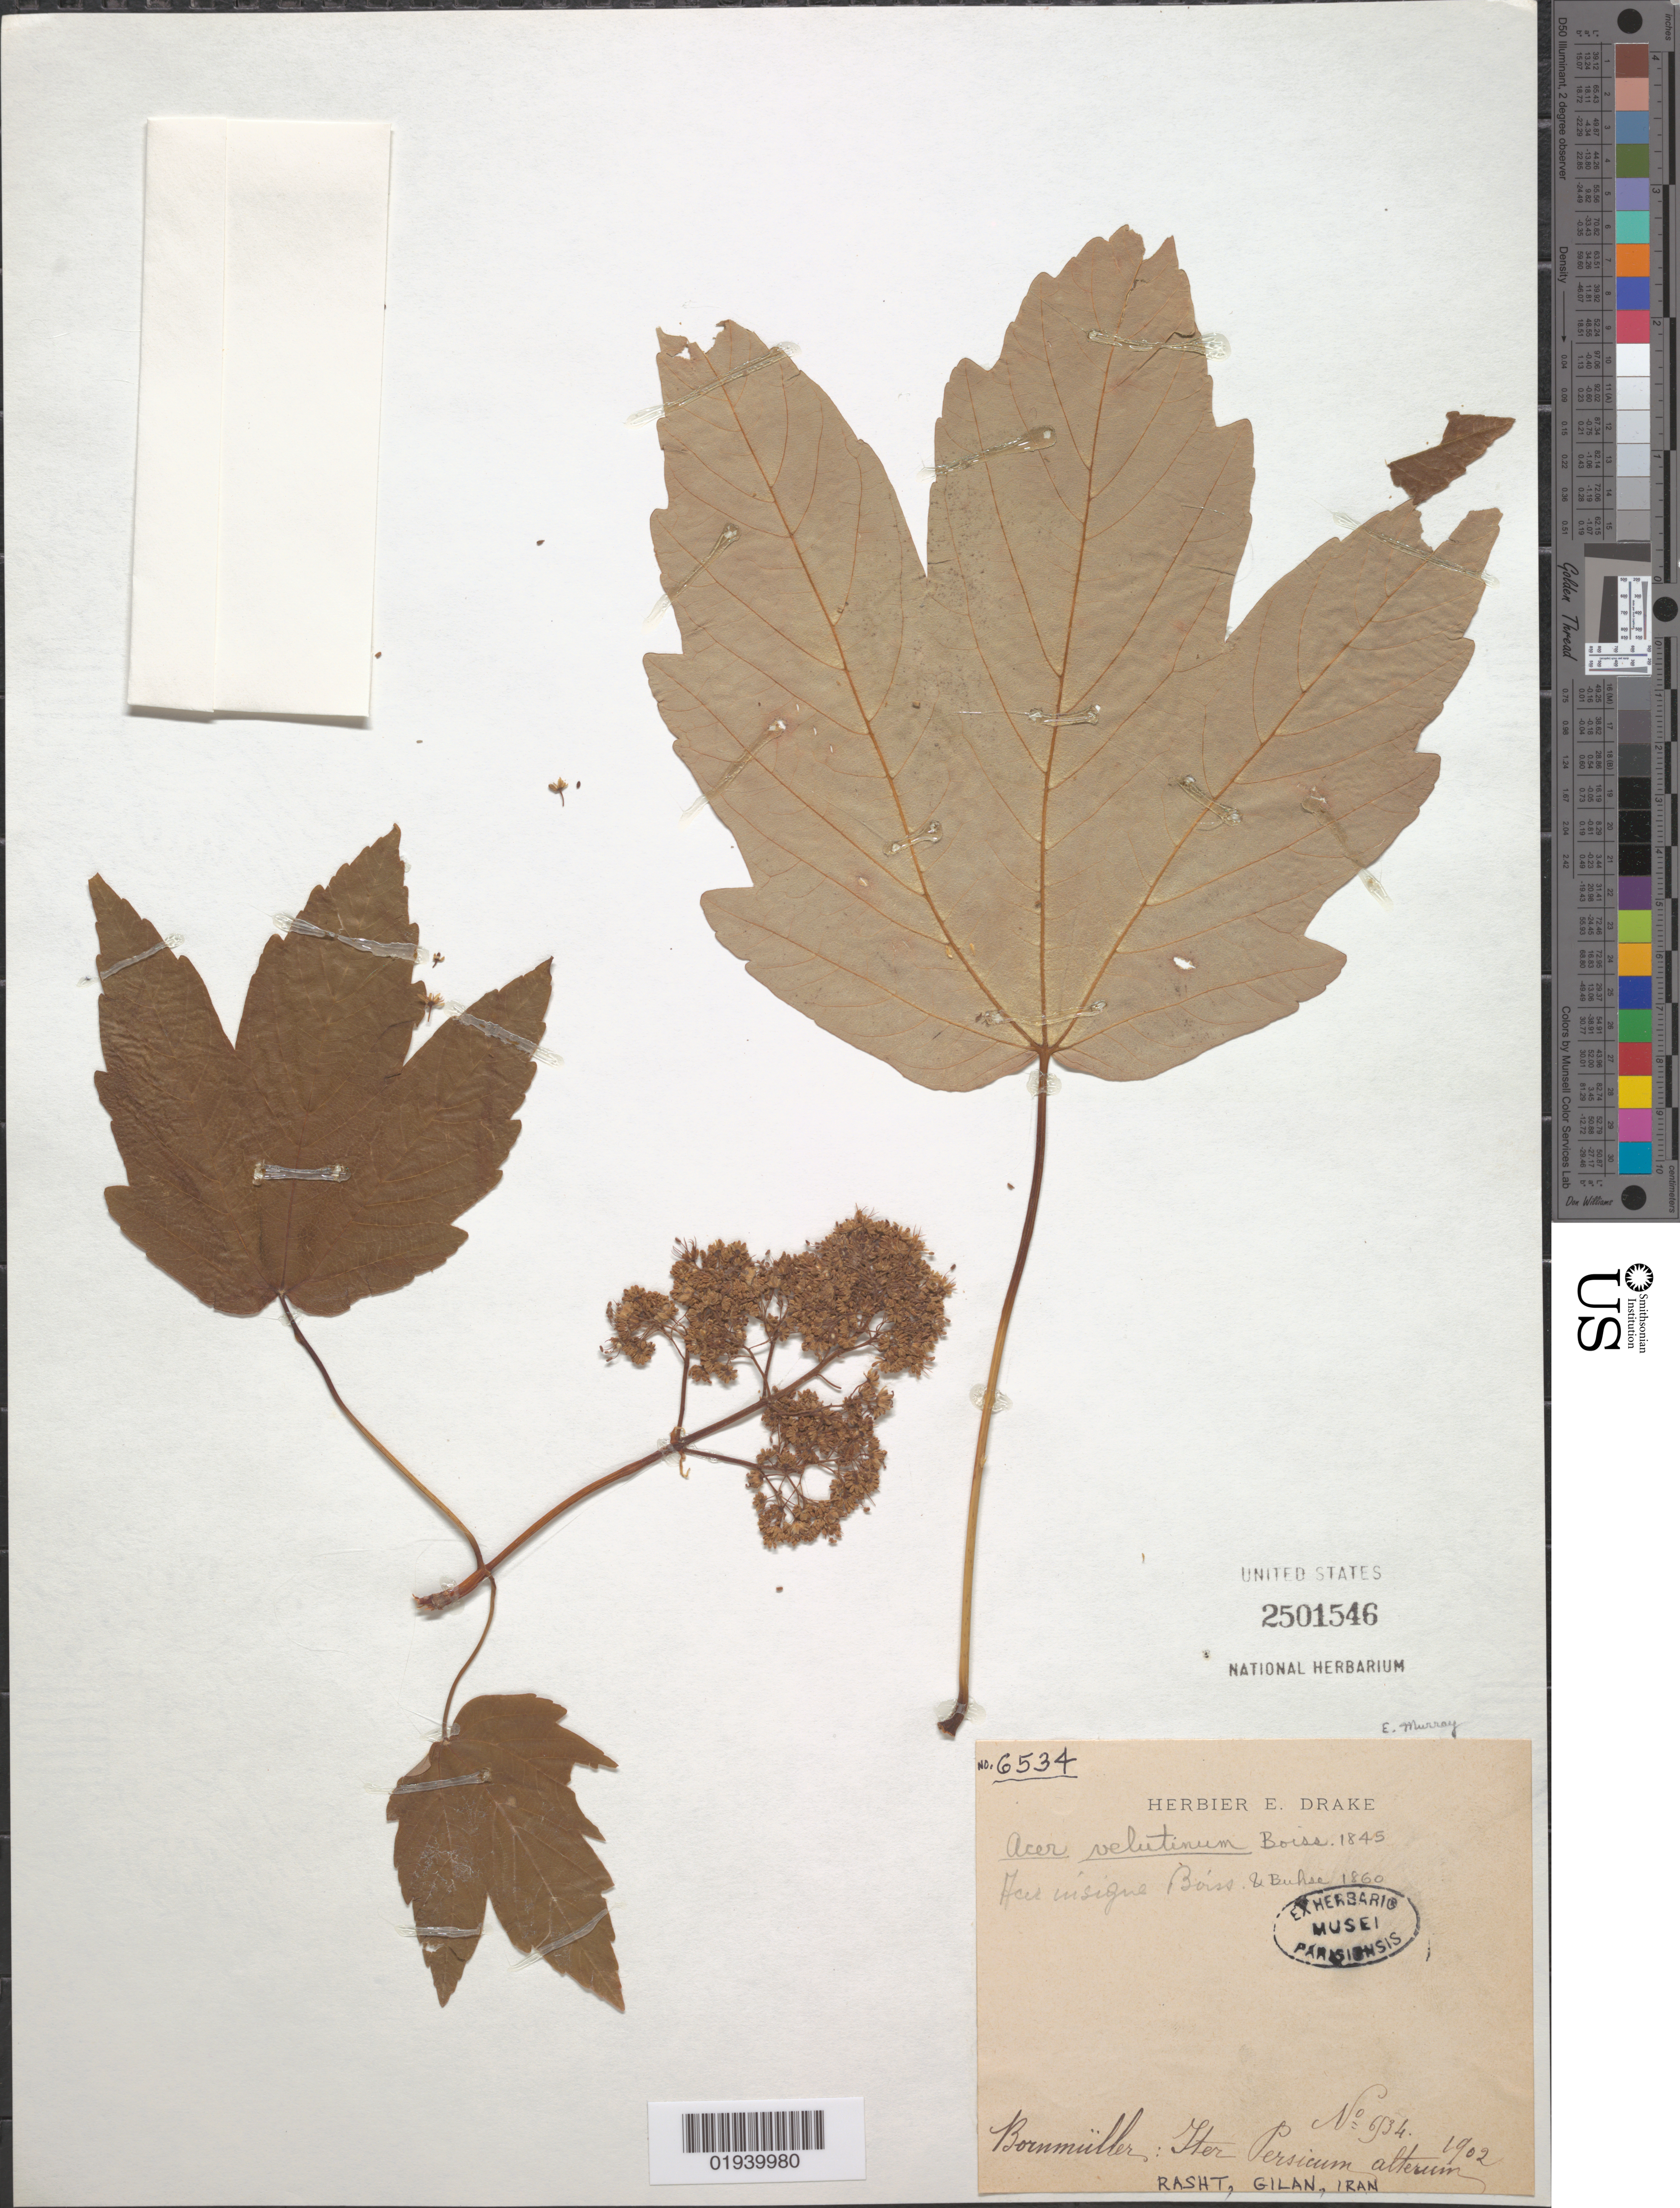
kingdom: Plantae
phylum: Tracheophyta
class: Magnoliopsida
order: Sapindales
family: Sapindaceae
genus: Acer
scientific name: Acer velutinum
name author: Boiss.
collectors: J. Bornmüller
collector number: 6534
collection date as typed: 1902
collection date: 1902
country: Iran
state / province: Guilan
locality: Rasht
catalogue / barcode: US 2501546